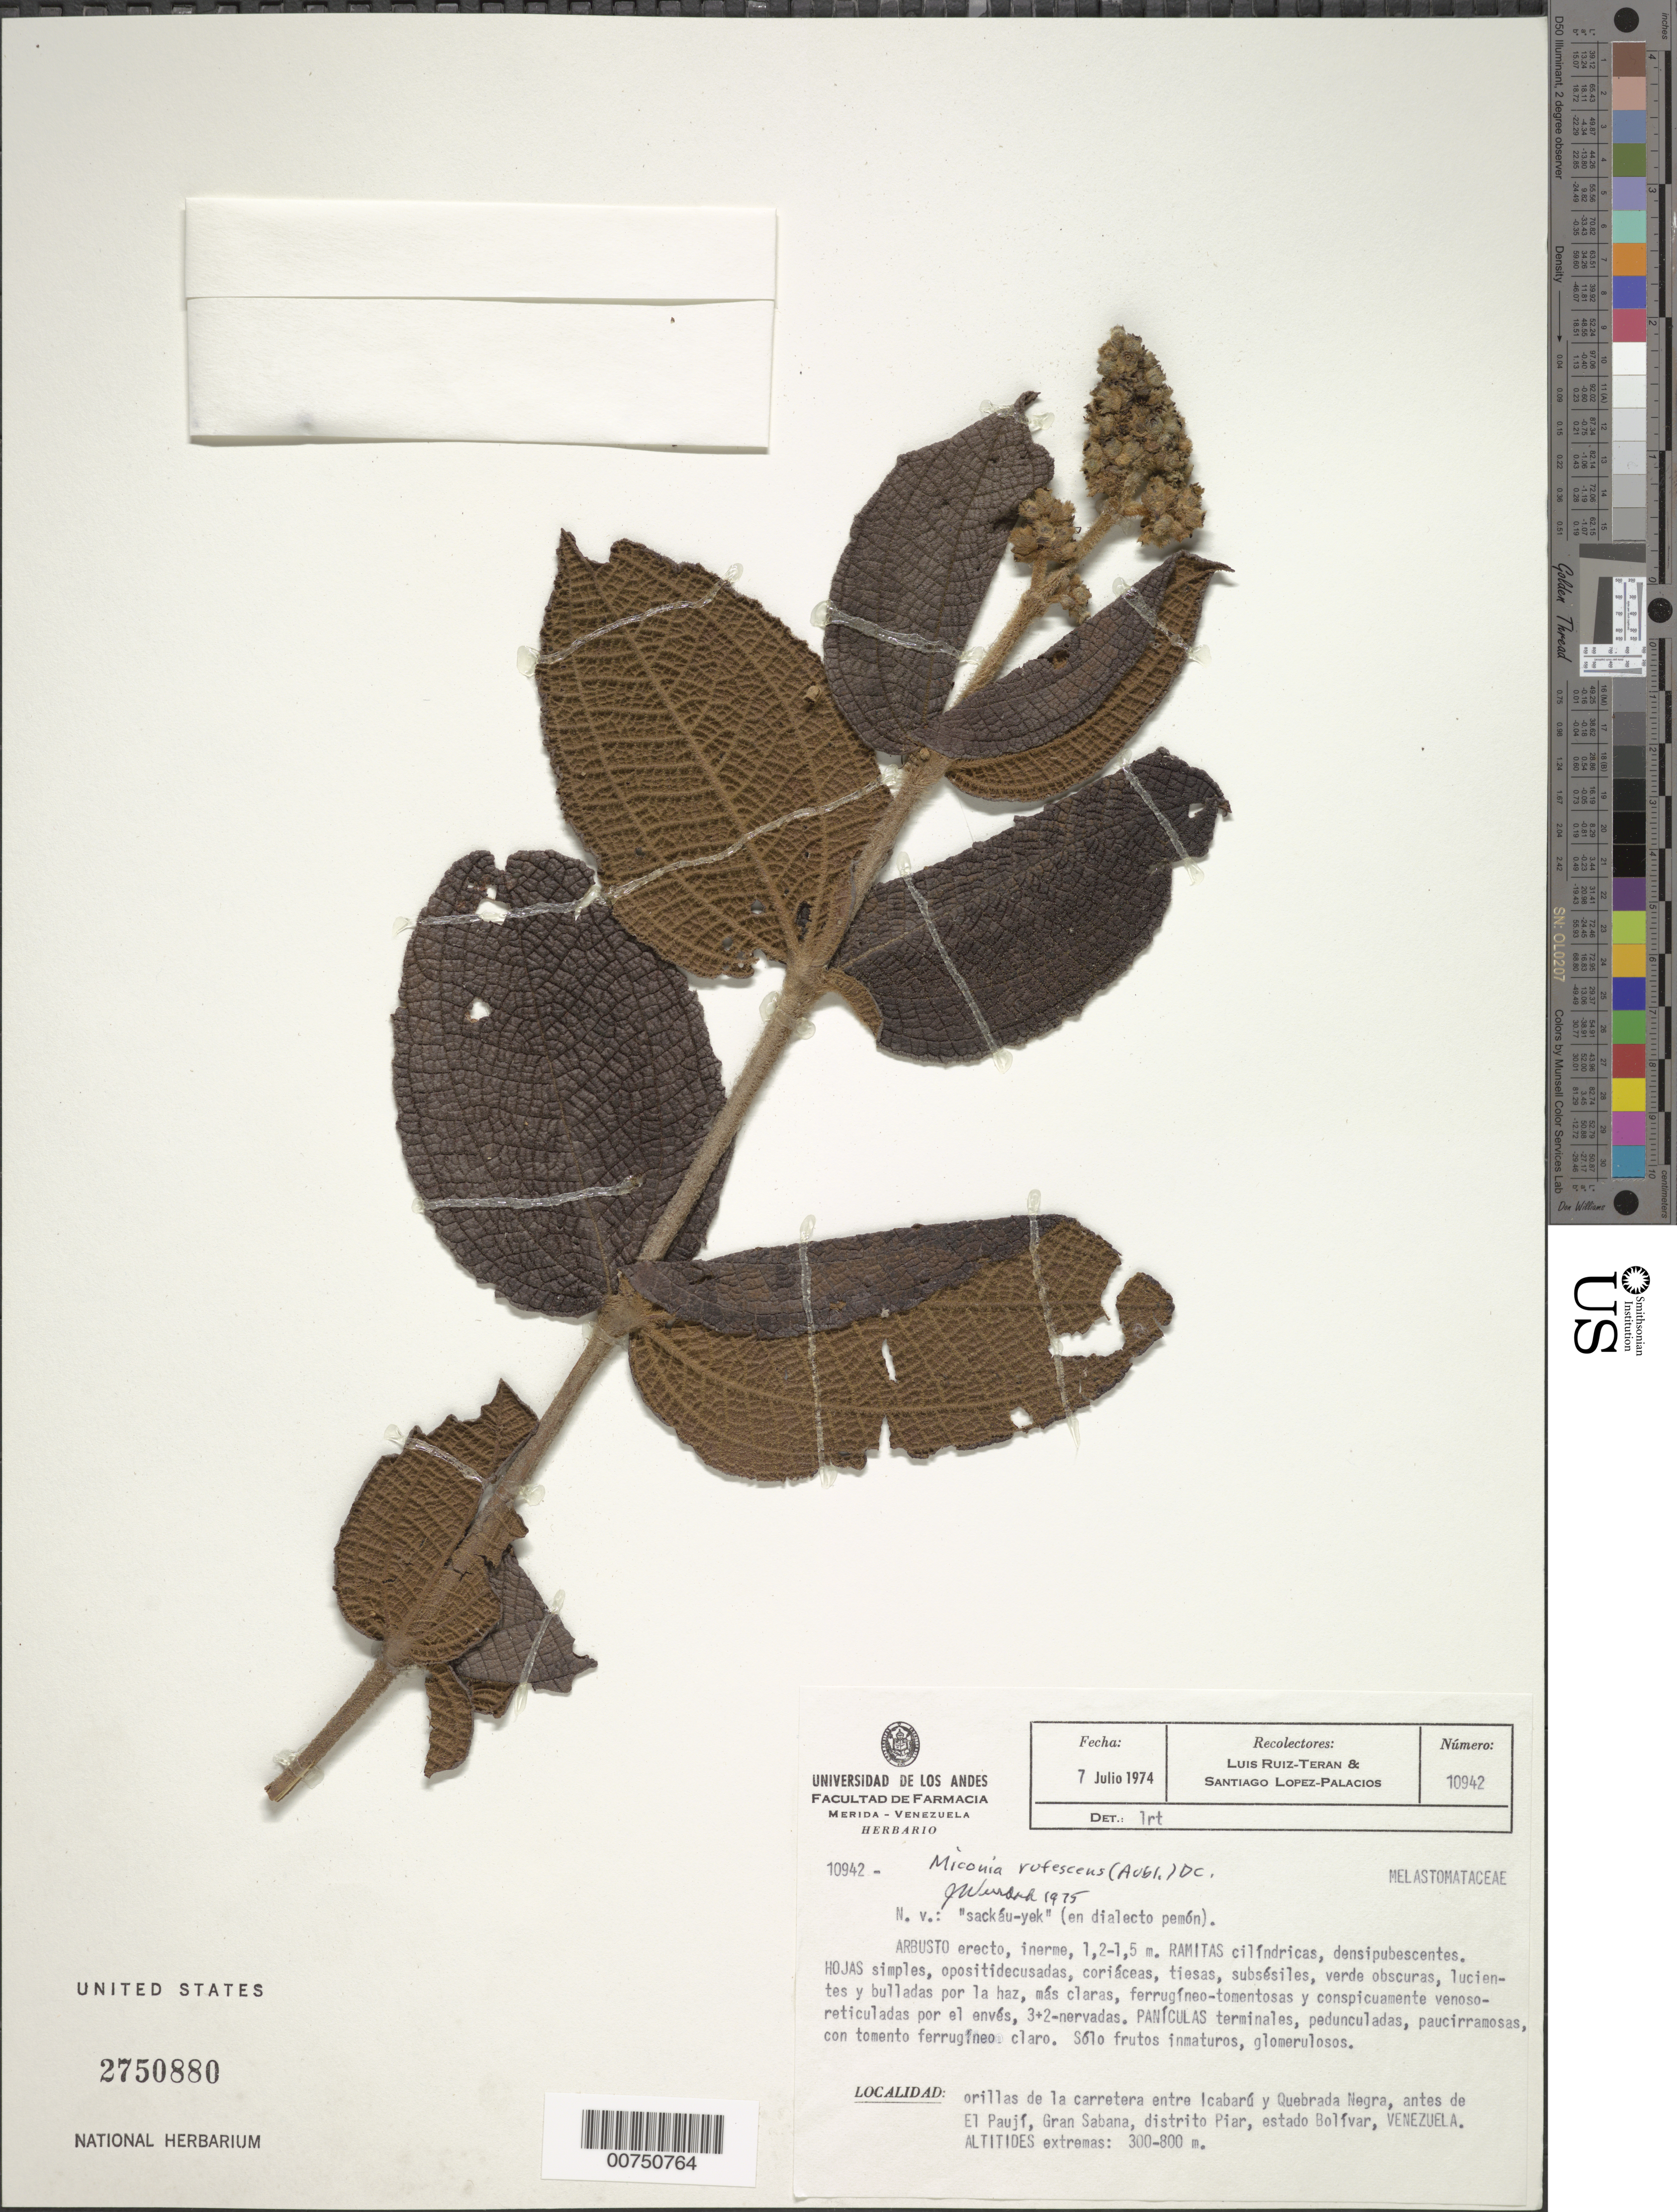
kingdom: Plantae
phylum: Tracheophyta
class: Magnoliopsida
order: Myrtales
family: Melastomataceae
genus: Miconia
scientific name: Miconia rufescens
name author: (Aubl.) DC.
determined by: Wurdack, John J., (US), US (UNITED STATES)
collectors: L. E. Ruíz-Terán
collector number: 10942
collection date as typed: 7-Jul-74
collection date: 1974-07-07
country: Venezuela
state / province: Bolívar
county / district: Piar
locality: Gran Sabana, carretera entre Icabaru y Quebrada Negra, antes de El Pauji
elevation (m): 300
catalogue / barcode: US 2750880